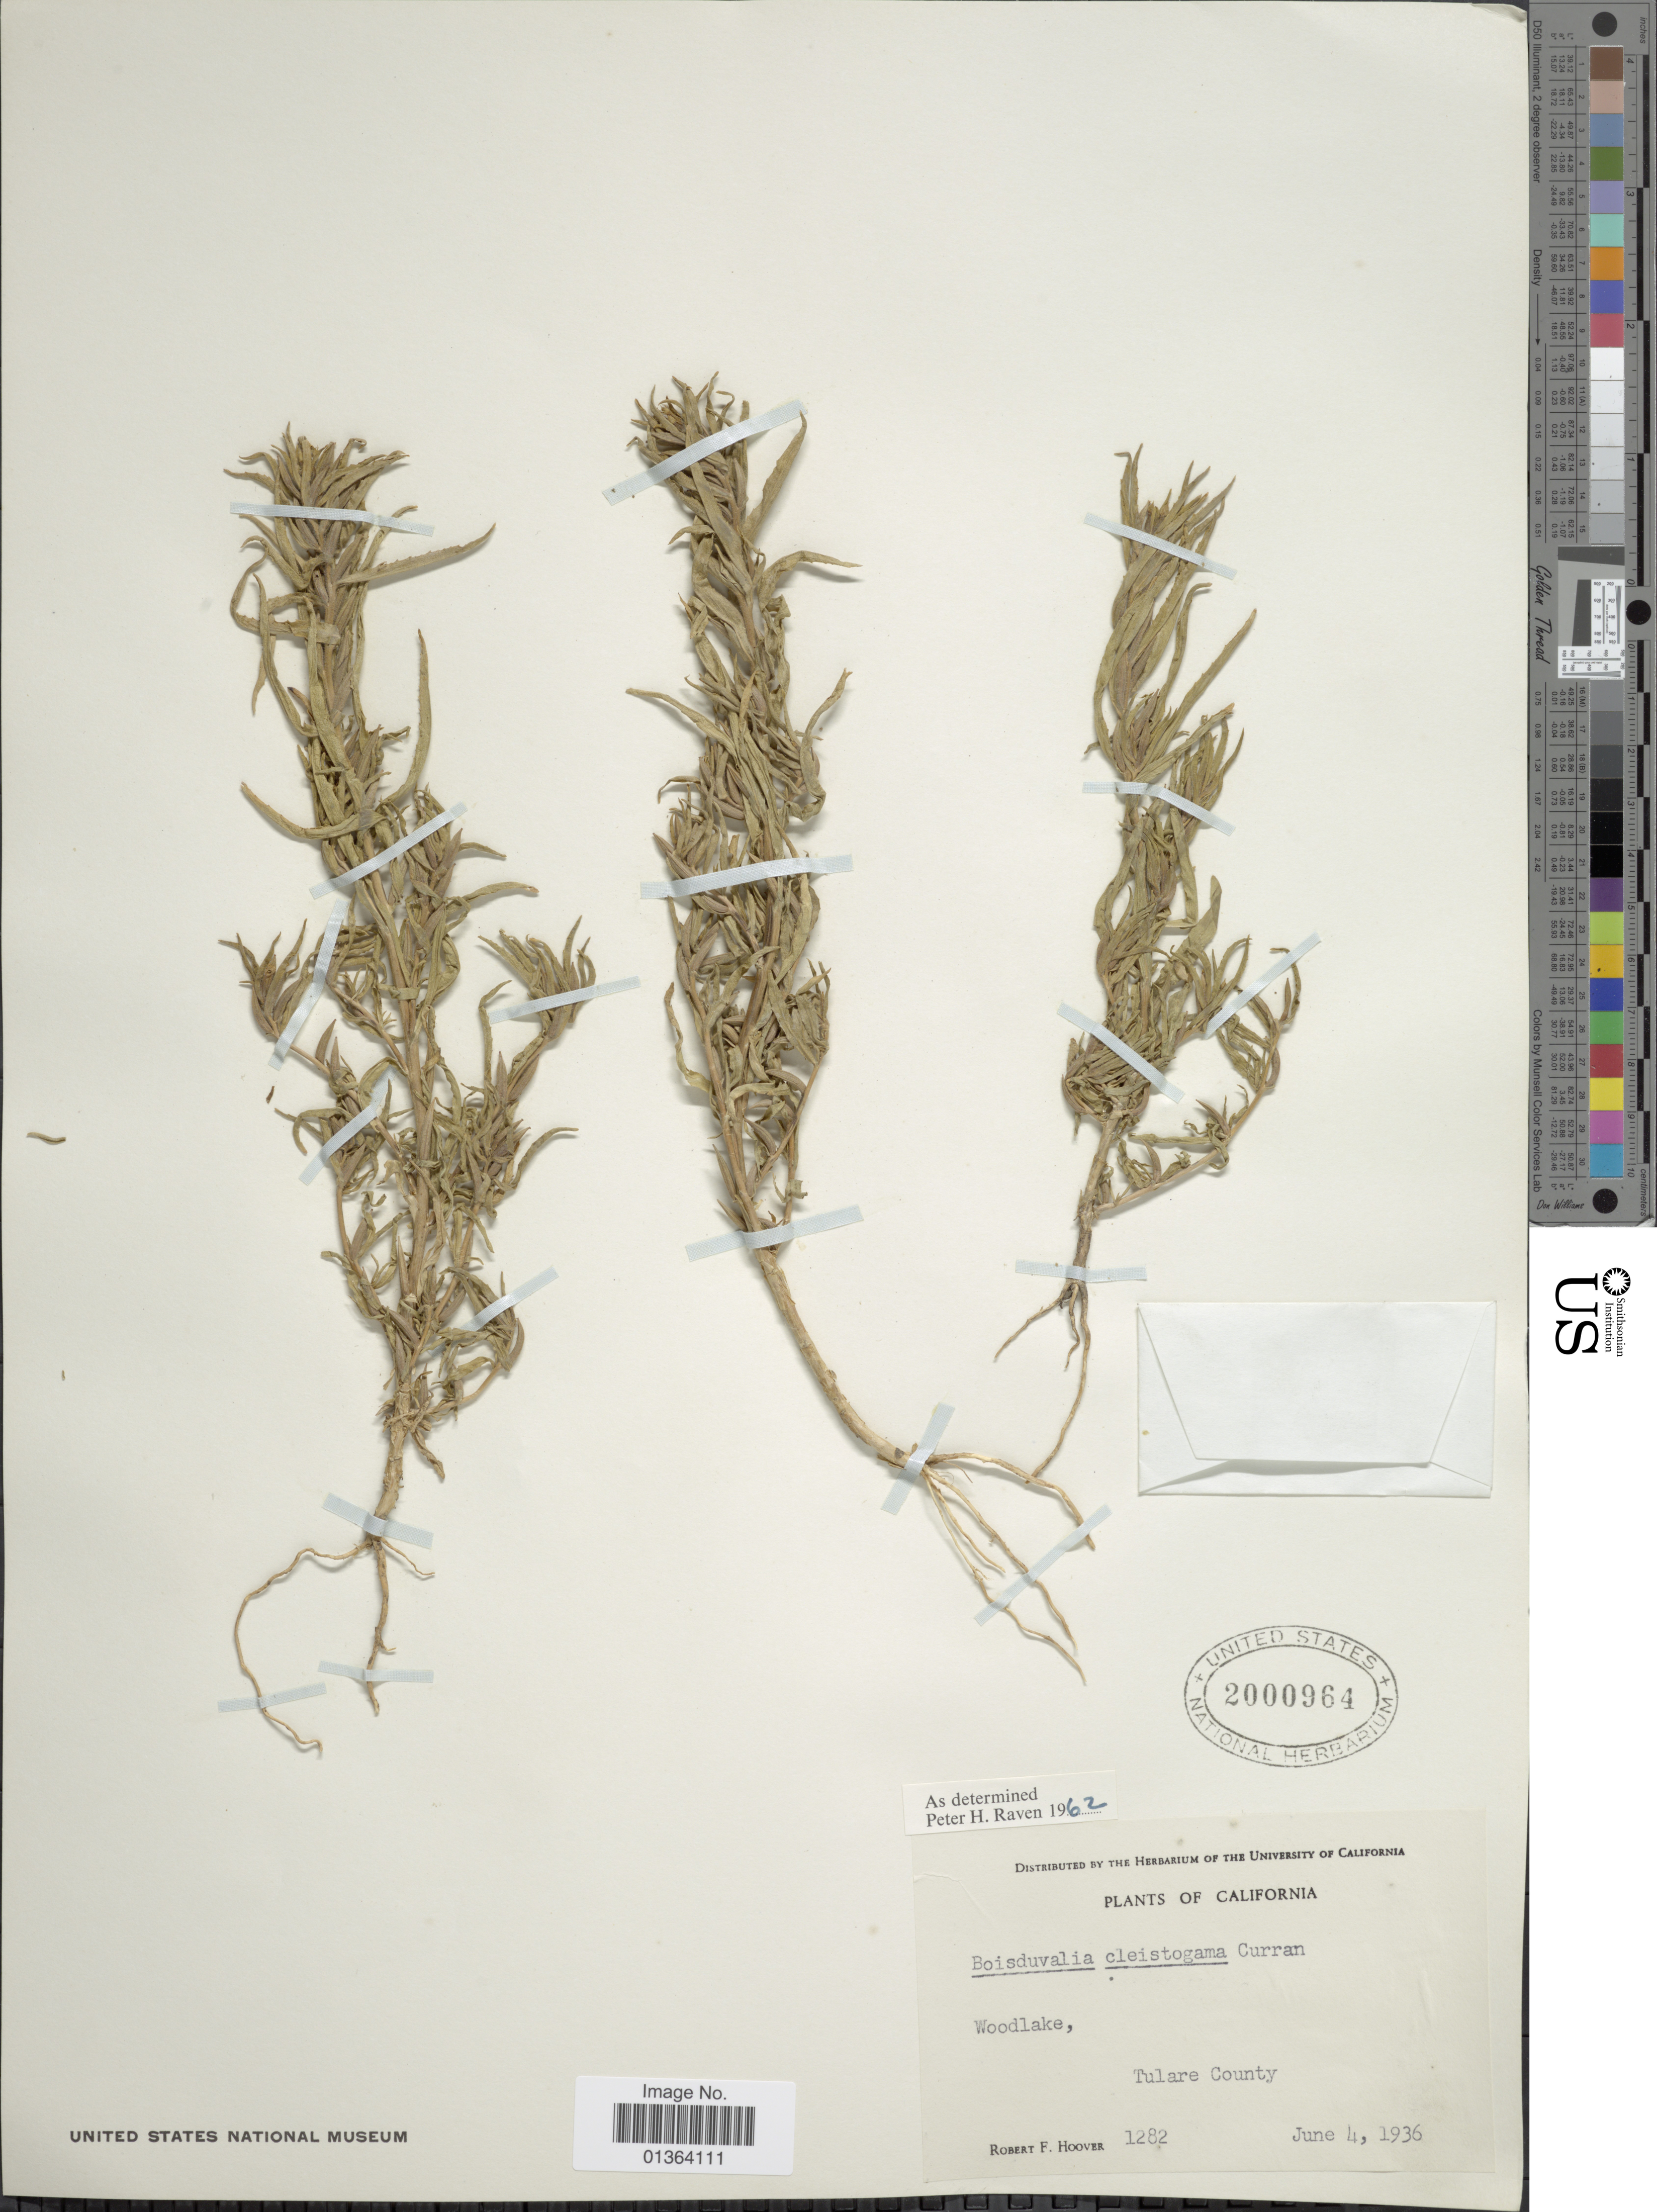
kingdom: Plantae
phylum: Tracheophyta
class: Magnoliopsida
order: Myrtales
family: Onagraceae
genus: Epilobium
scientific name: Epilobium cleistogamum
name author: (Curran) Hoch & P.H. Raven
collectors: R. F. Hoover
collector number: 1282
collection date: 1936-06-04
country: United States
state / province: California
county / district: Tulare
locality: Woodlake, Tulare County.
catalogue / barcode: US 2000964